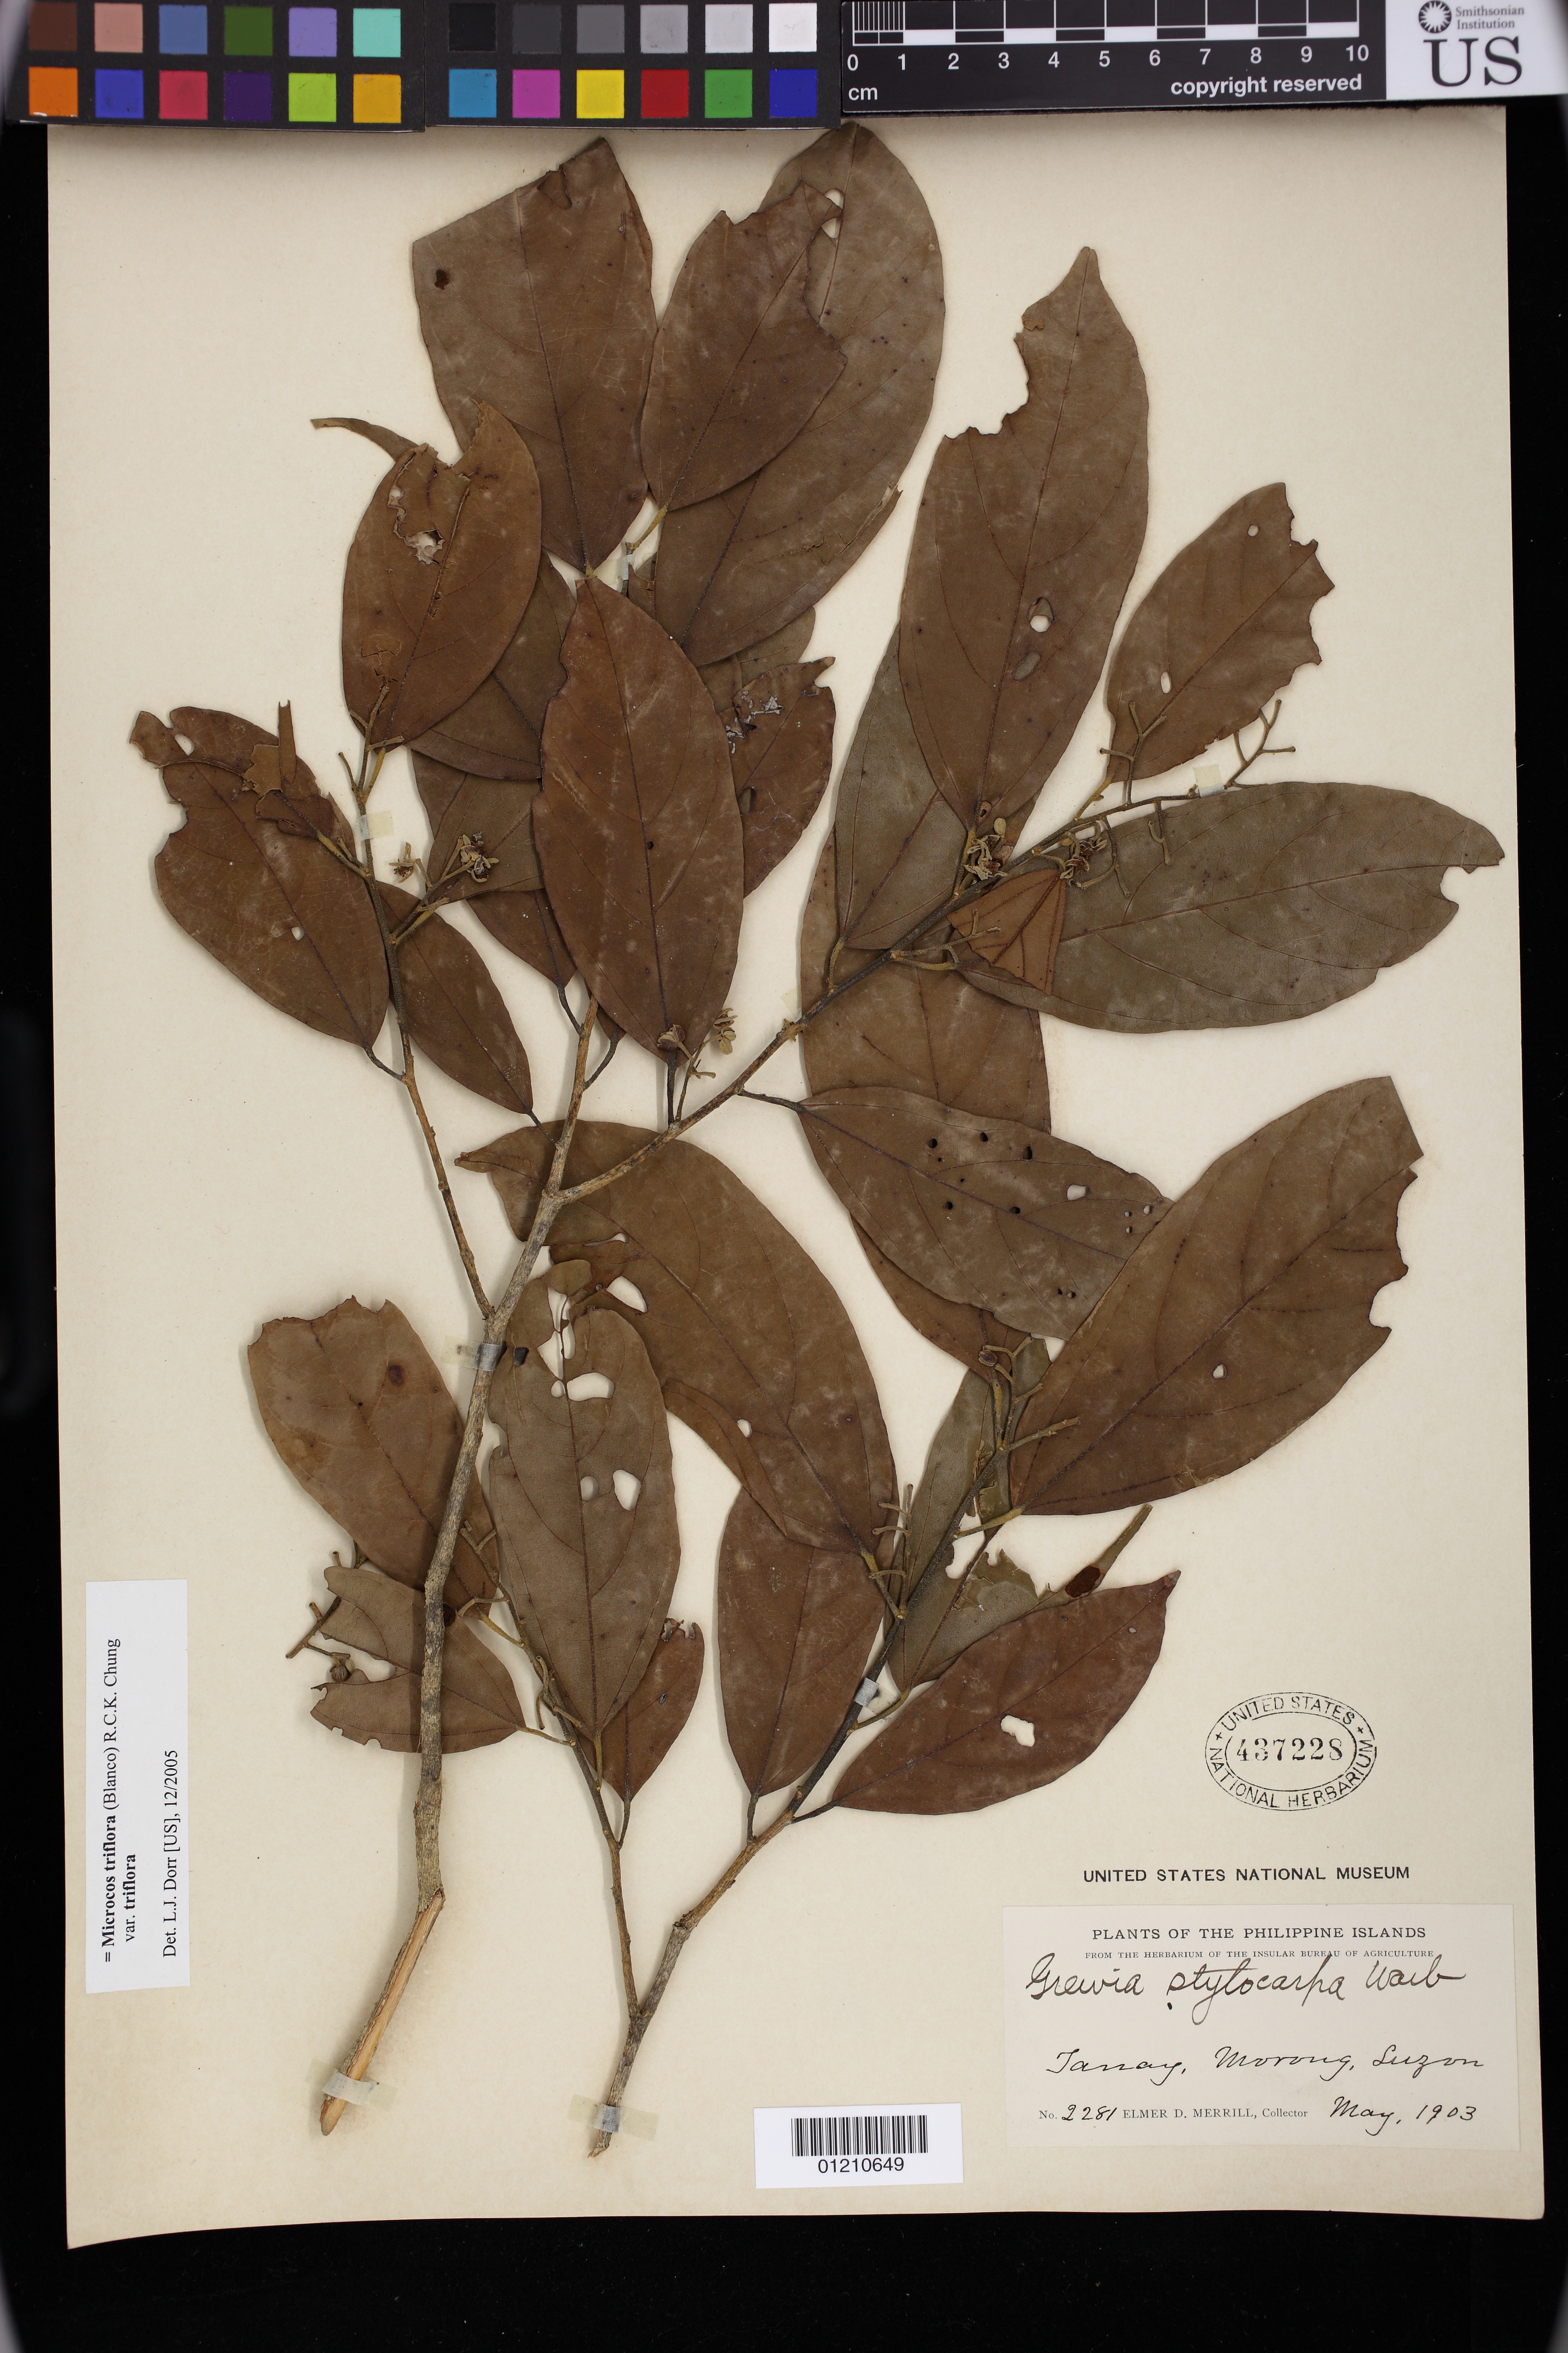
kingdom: Plantae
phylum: Tracheophyta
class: Magnoliopsida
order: Malvales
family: Malvaceae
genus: Microcos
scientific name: Microcos triflora var. triflora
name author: (Blanco) R.C.K. Chung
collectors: E. D. Merrill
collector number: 2281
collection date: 1903-05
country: Philippines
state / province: Calabarzon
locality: Tanay, Morong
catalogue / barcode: US 437228